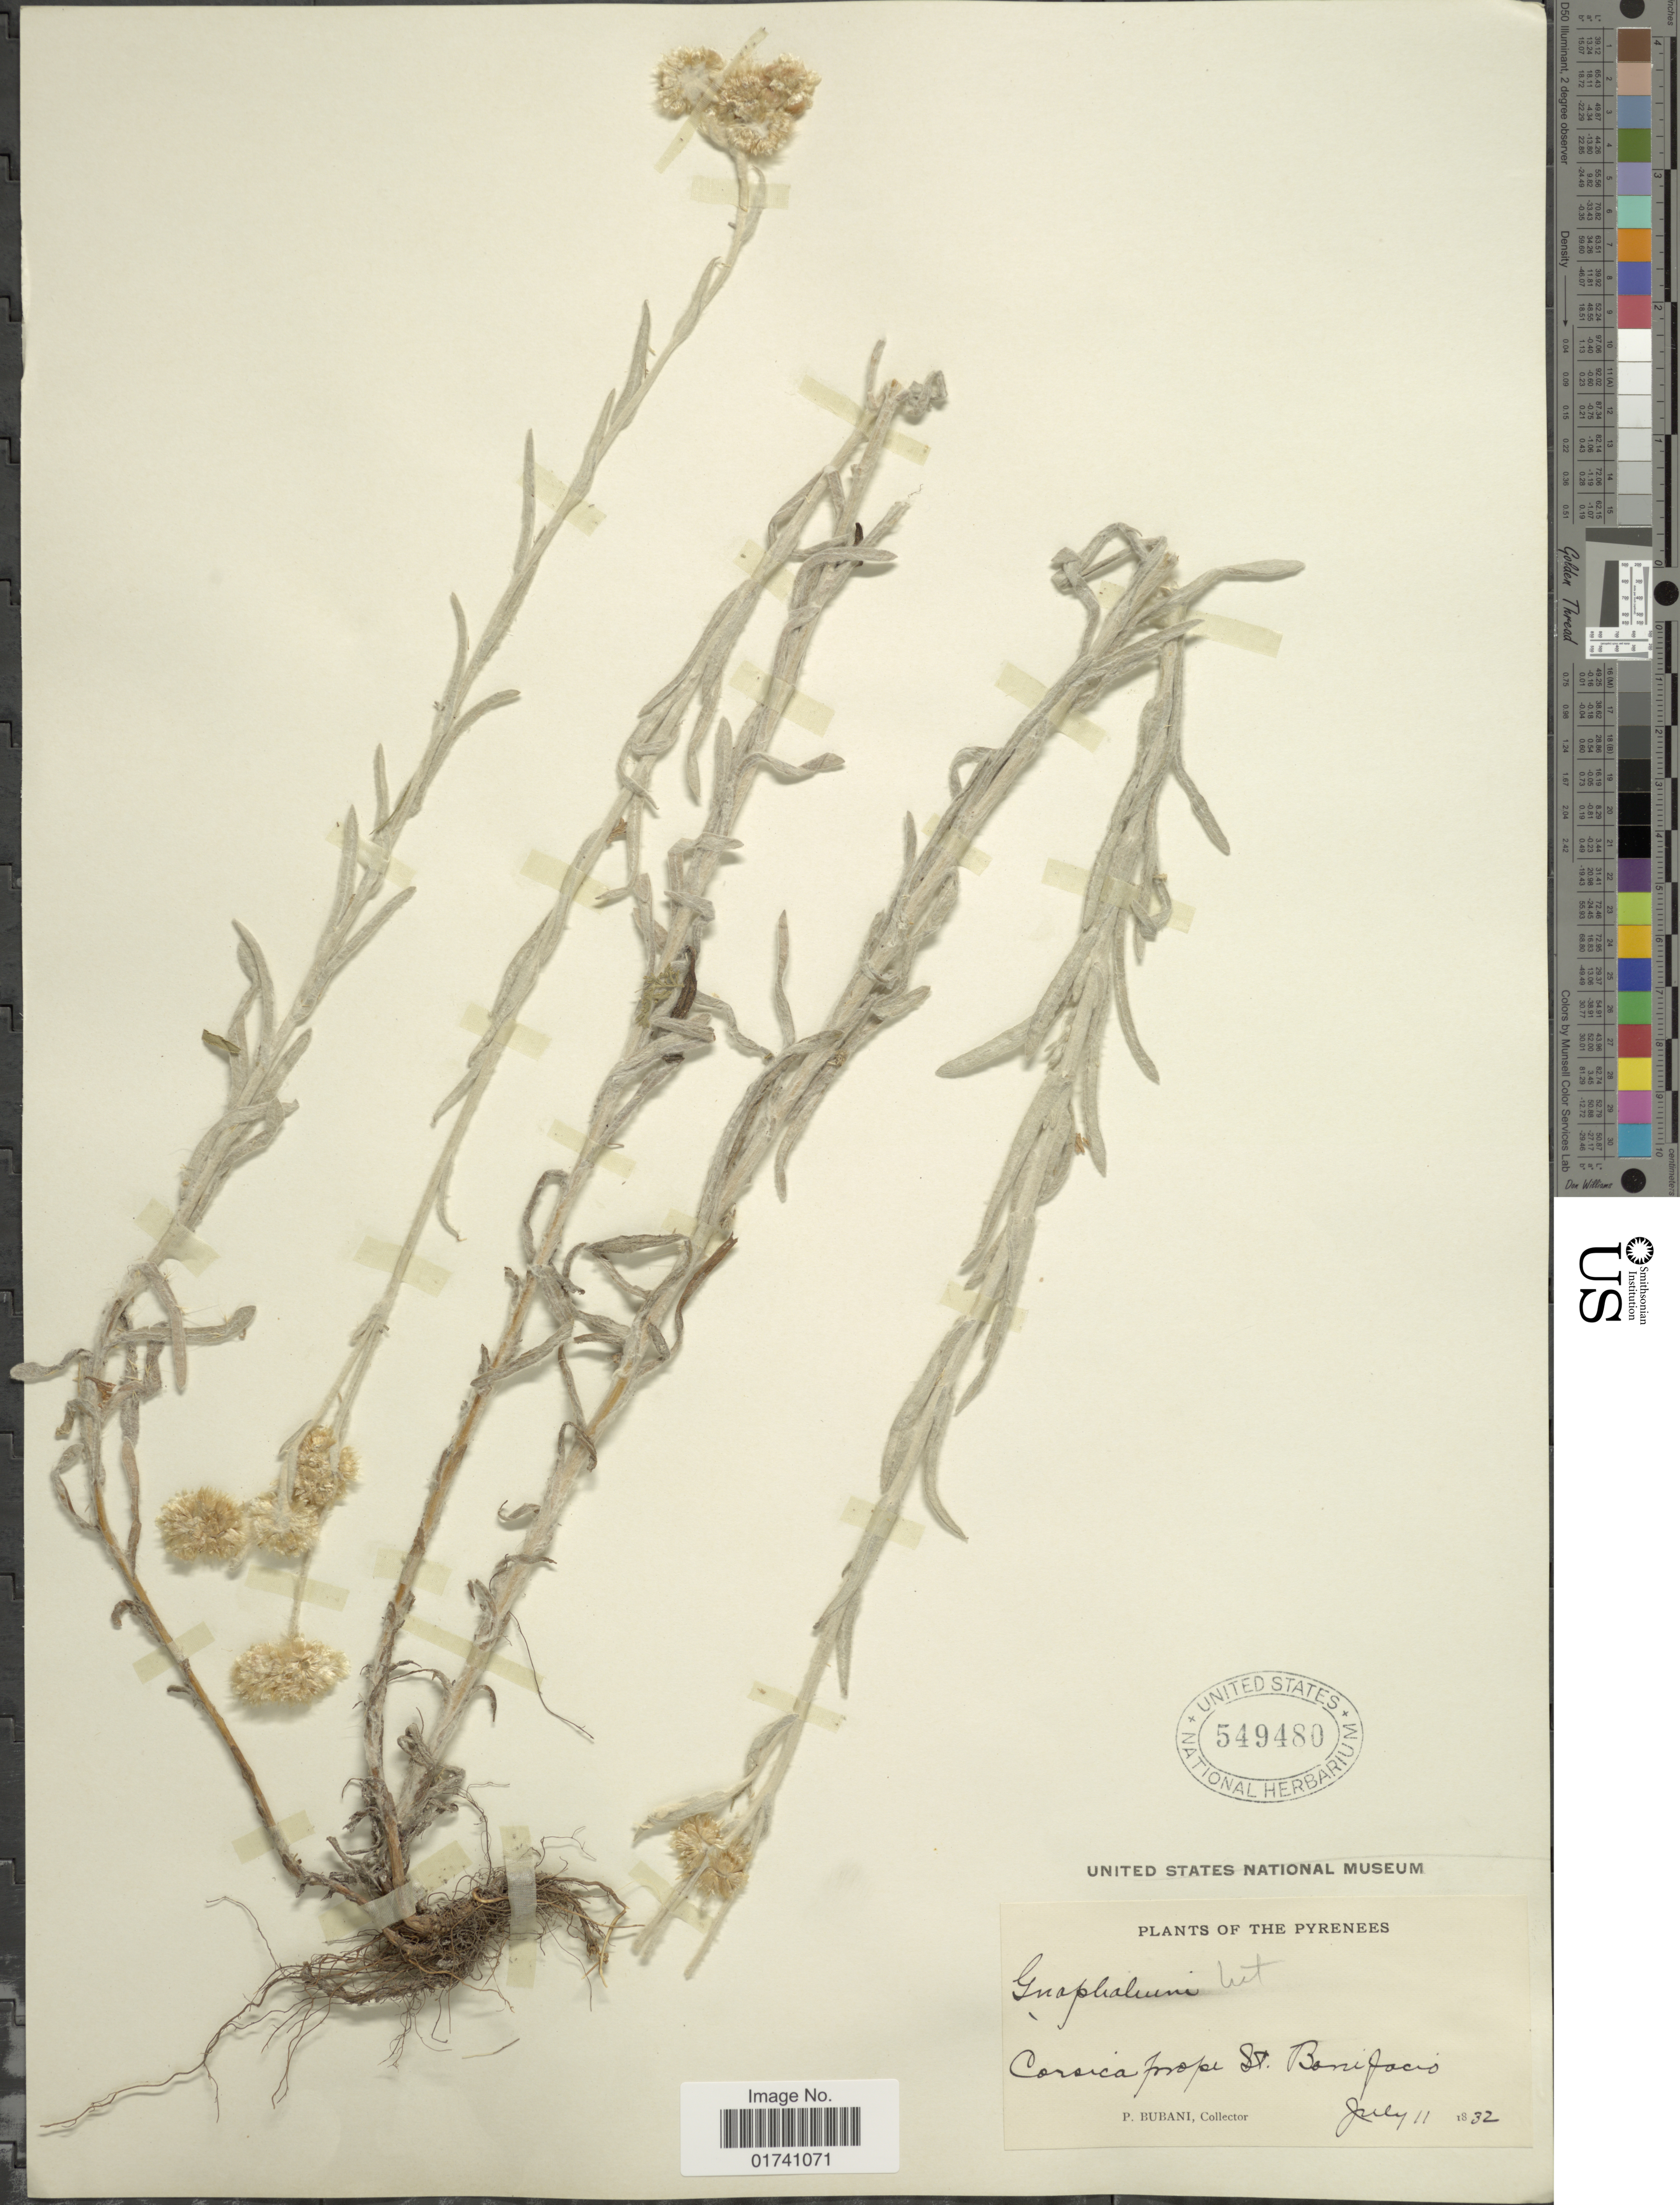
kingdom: Plantae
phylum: Tracheophyta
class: Magnoliopsida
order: Asterales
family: Asteraceae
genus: Laphangium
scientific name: Laphangium luteoalbum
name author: (L.) Tzvelev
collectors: P. Bubani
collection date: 1832-07-11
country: France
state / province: Occitanie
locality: The Pyrenees. Corsica prope St. Bonifacis.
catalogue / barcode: US 549480